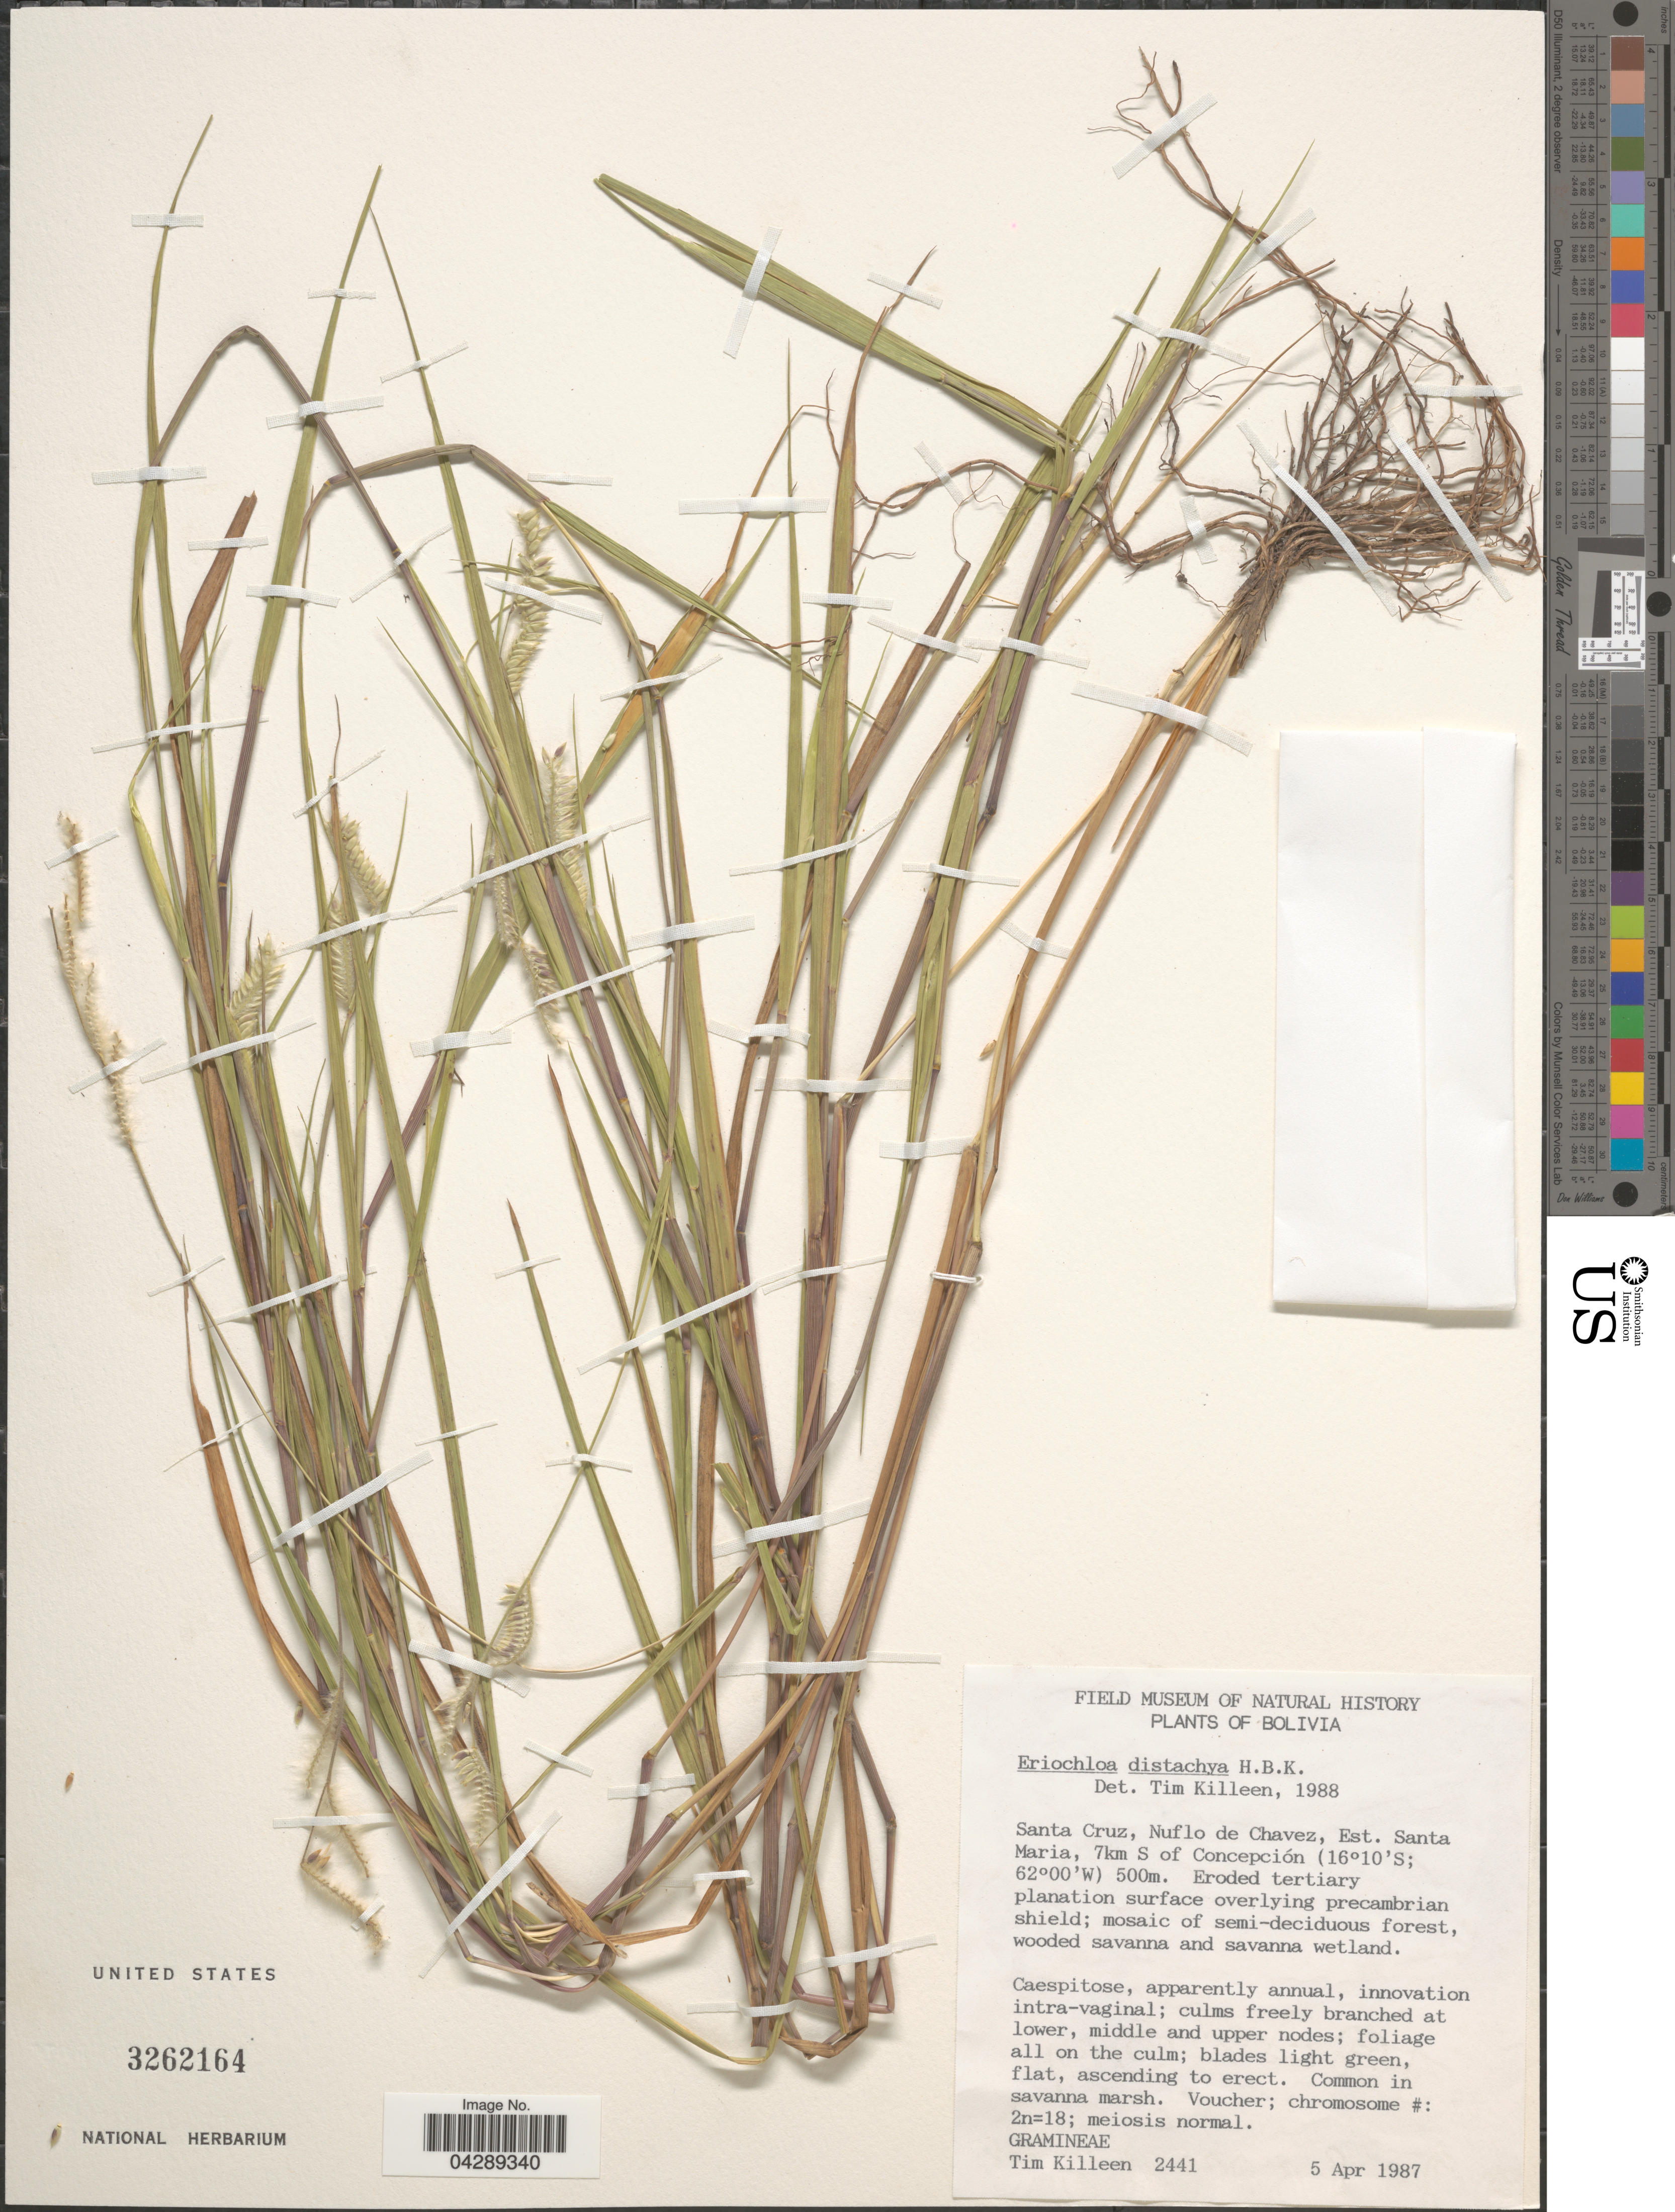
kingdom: Plantae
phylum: Tracheophyta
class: Liliopsida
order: Poales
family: Poaceae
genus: Eriochloa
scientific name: Eriochloa distachya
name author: Kunth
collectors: T. J. Killeen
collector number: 2441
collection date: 1987-04-05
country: Bolivia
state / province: Santa Cruz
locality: Nuflo de Chavez, Est. Santa Maria, 7km S of Concepción.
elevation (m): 500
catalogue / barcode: US 3262164